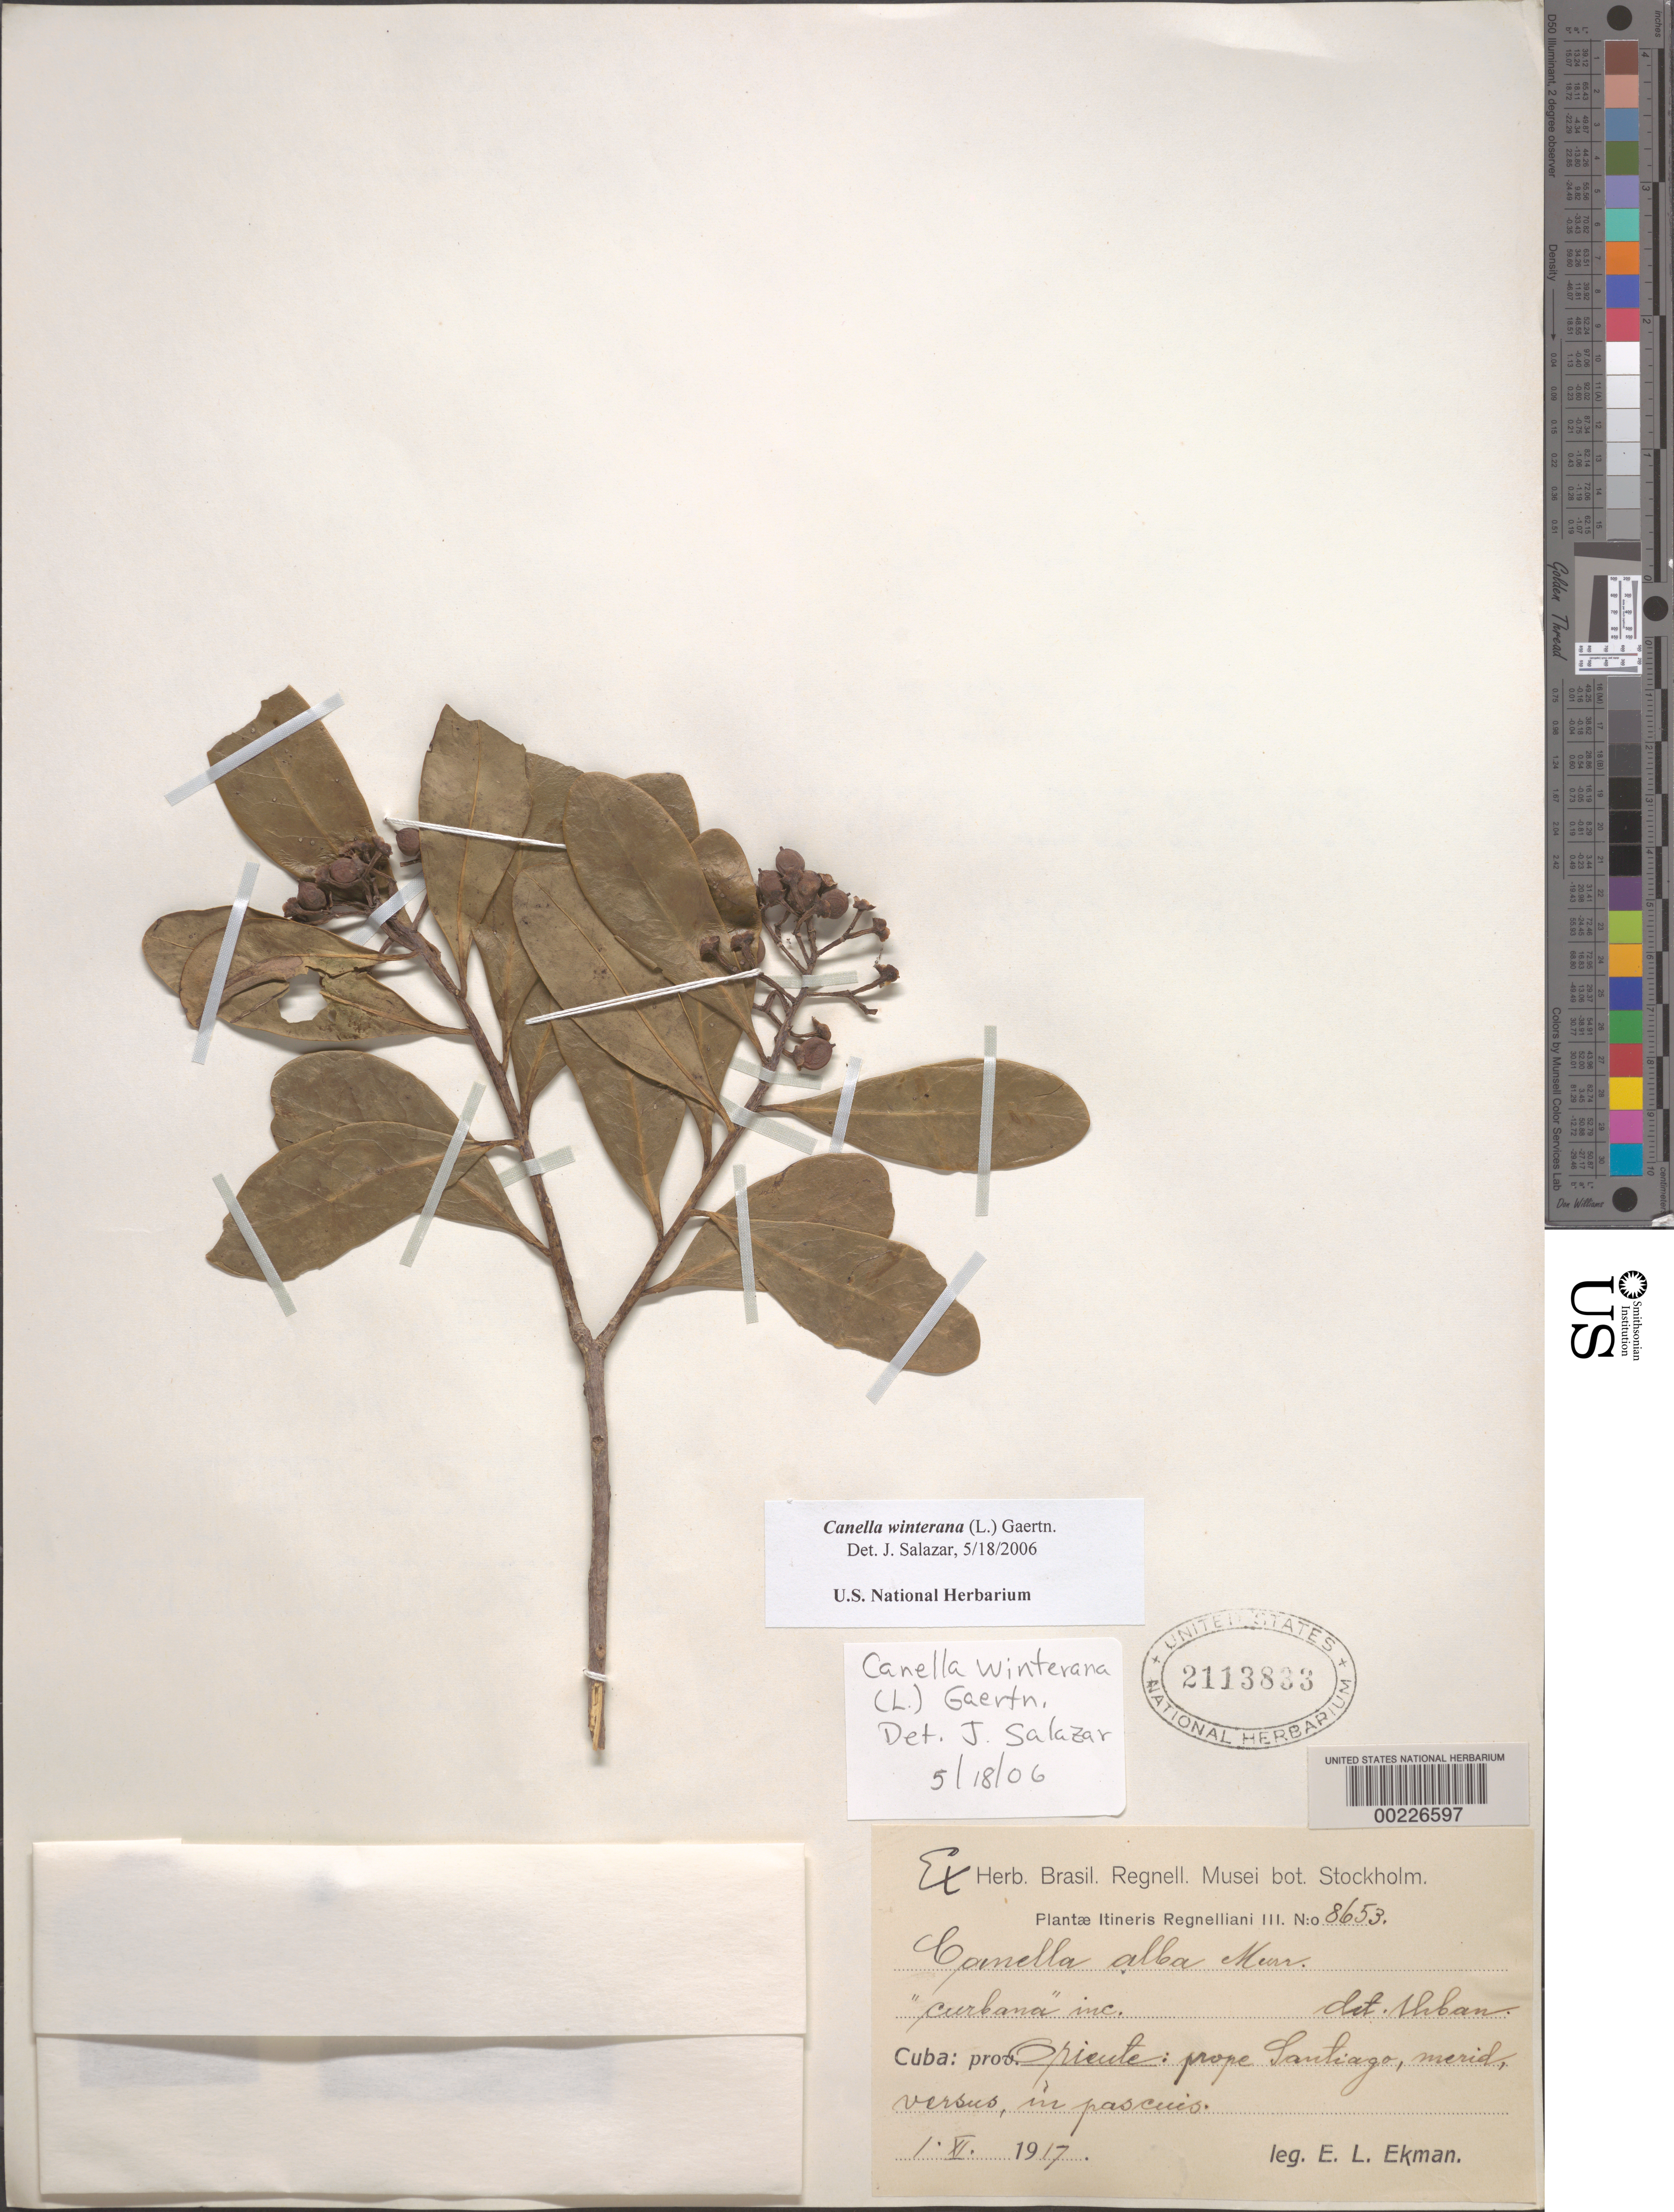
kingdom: Plantae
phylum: Tracheophyta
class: Magnoliopsida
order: Canellales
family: Canellaceae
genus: Canella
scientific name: Canella winterana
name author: (L.) Gaertn.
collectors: E. L. Ekman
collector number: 8653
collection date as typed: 01 Nov 1917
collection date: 1917-11-01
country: Cuba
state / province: Oriente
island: Greater Antilles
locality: Near santiago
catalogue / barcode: US 2113833